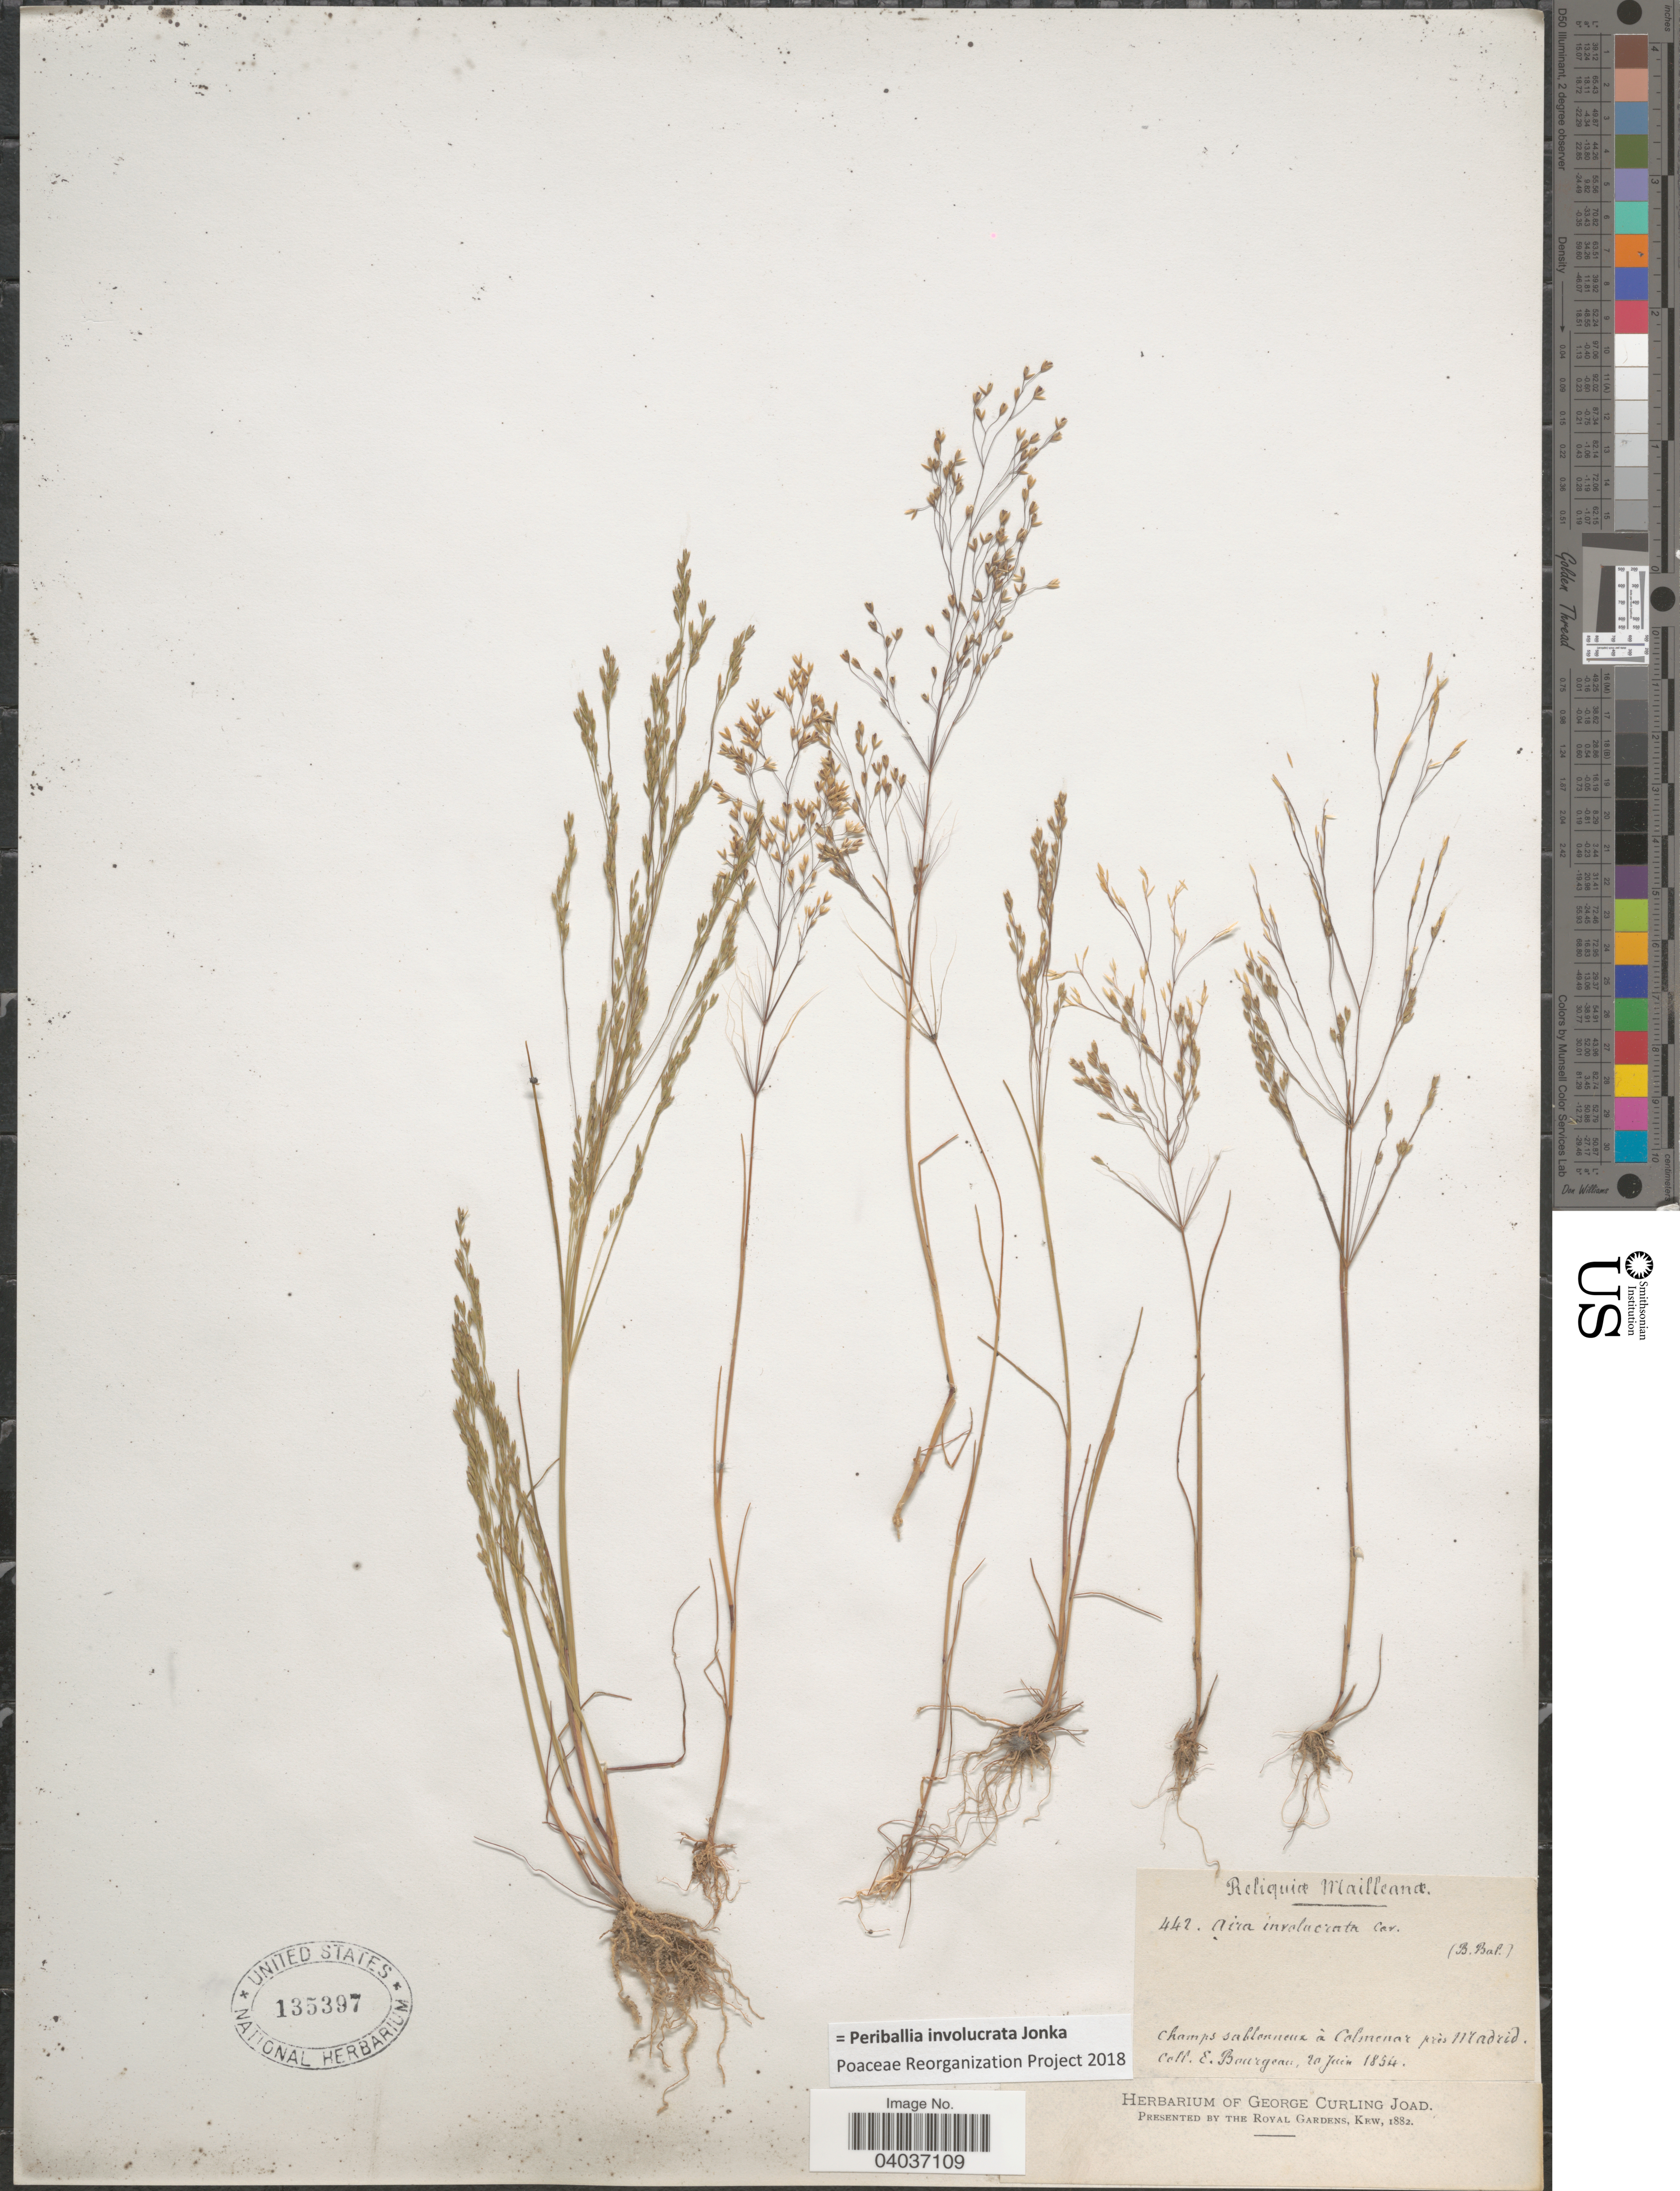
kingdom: Plantae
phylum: Tracheophyta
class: Liliopsida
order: Poales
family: Poaceae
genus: Periballia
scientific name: Periballia involucrata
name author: Janka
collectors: E. Bourgeau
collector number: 442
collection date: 1854-06-20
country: Spain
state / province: Madrid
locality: Champs sablonneux à Colmenar près Madrid.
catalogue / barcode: US 135397